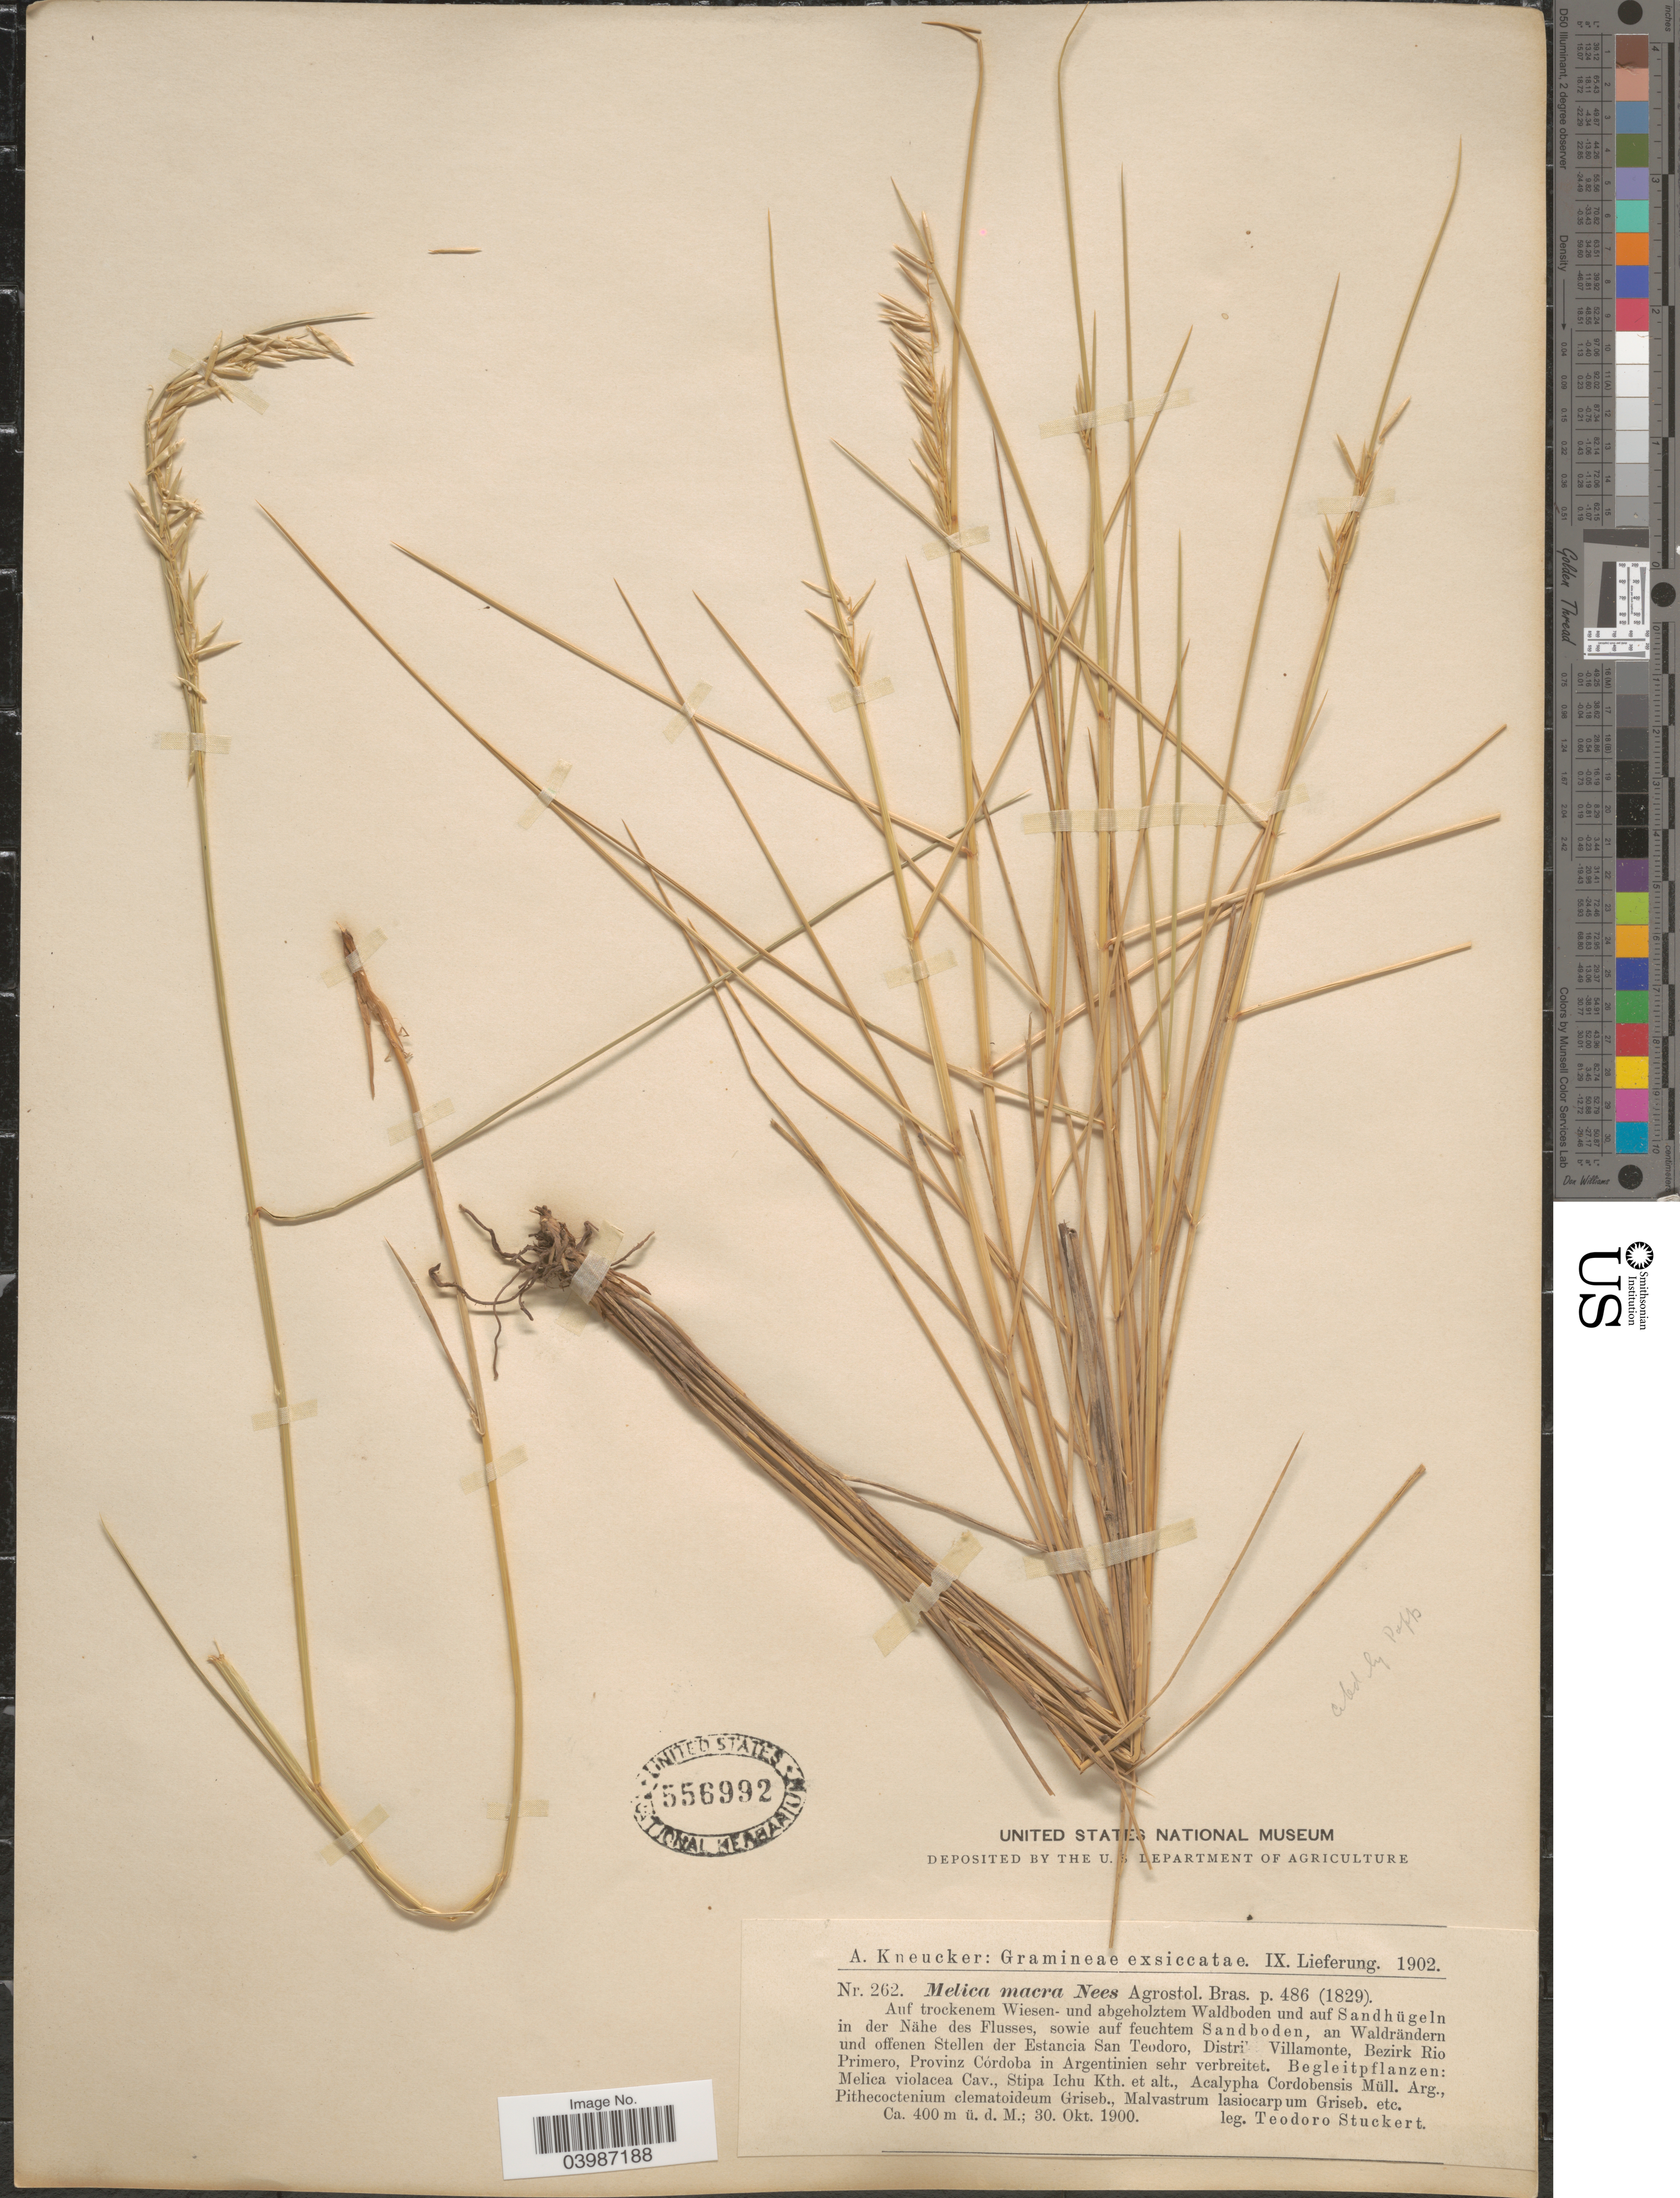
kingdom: Plantae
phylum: Tracheophyta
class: Liliopsida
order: Poales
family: Poaceae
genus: Melica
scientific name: Melica macra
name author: Nees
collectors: T. Stuckert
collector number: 262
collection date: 1900-10-30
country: Argentina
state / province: Cordoba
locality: An Waldrändern und offenen Stellen der Estancia San Teodoro, Distrikt Villamonte, Bezirk Rio Primero, Provinz Córdoba in Argentinien sehr verbreitet.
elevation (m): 400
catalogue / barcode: US 556992